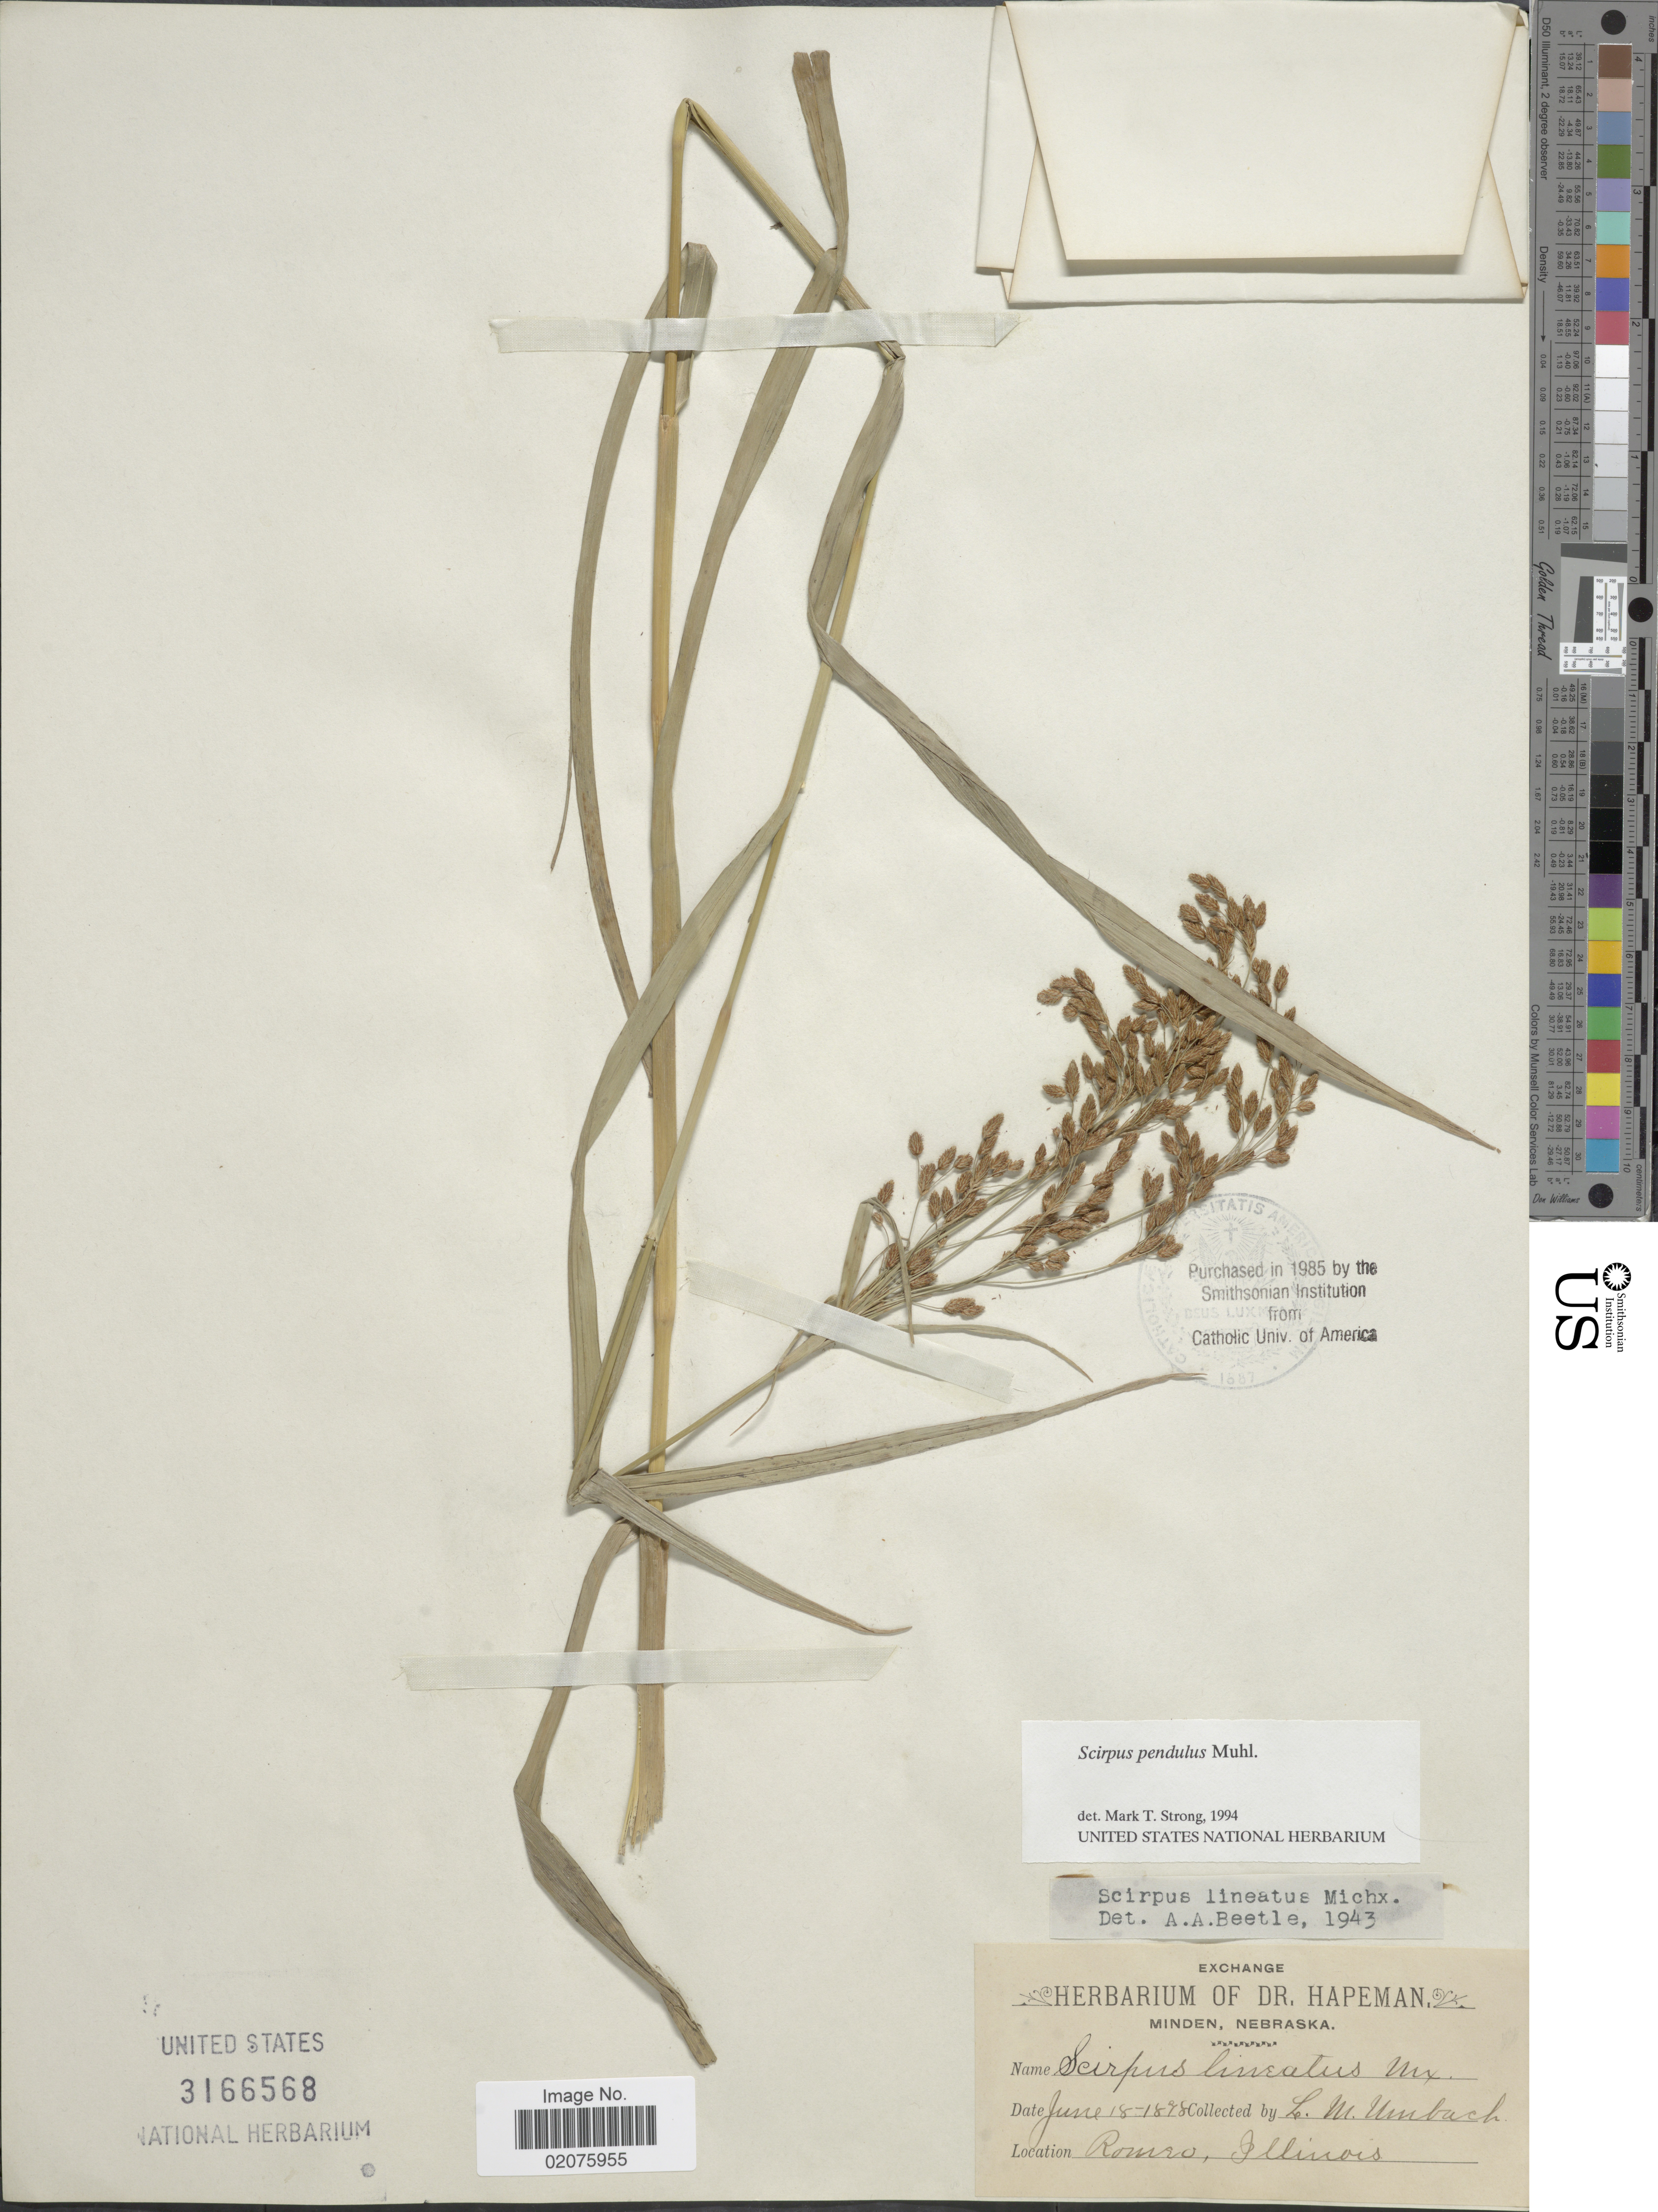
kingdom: Plantae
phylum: Tracheophyta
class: Liliopsida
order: Poales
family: Cyperaceae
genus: Scirpus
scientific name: Scirpus pendulus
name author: Muhl.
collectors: L. M. Umbach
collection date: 1898-06-18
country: United States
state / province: Illinois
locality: Romeo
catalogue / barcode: US 3166568